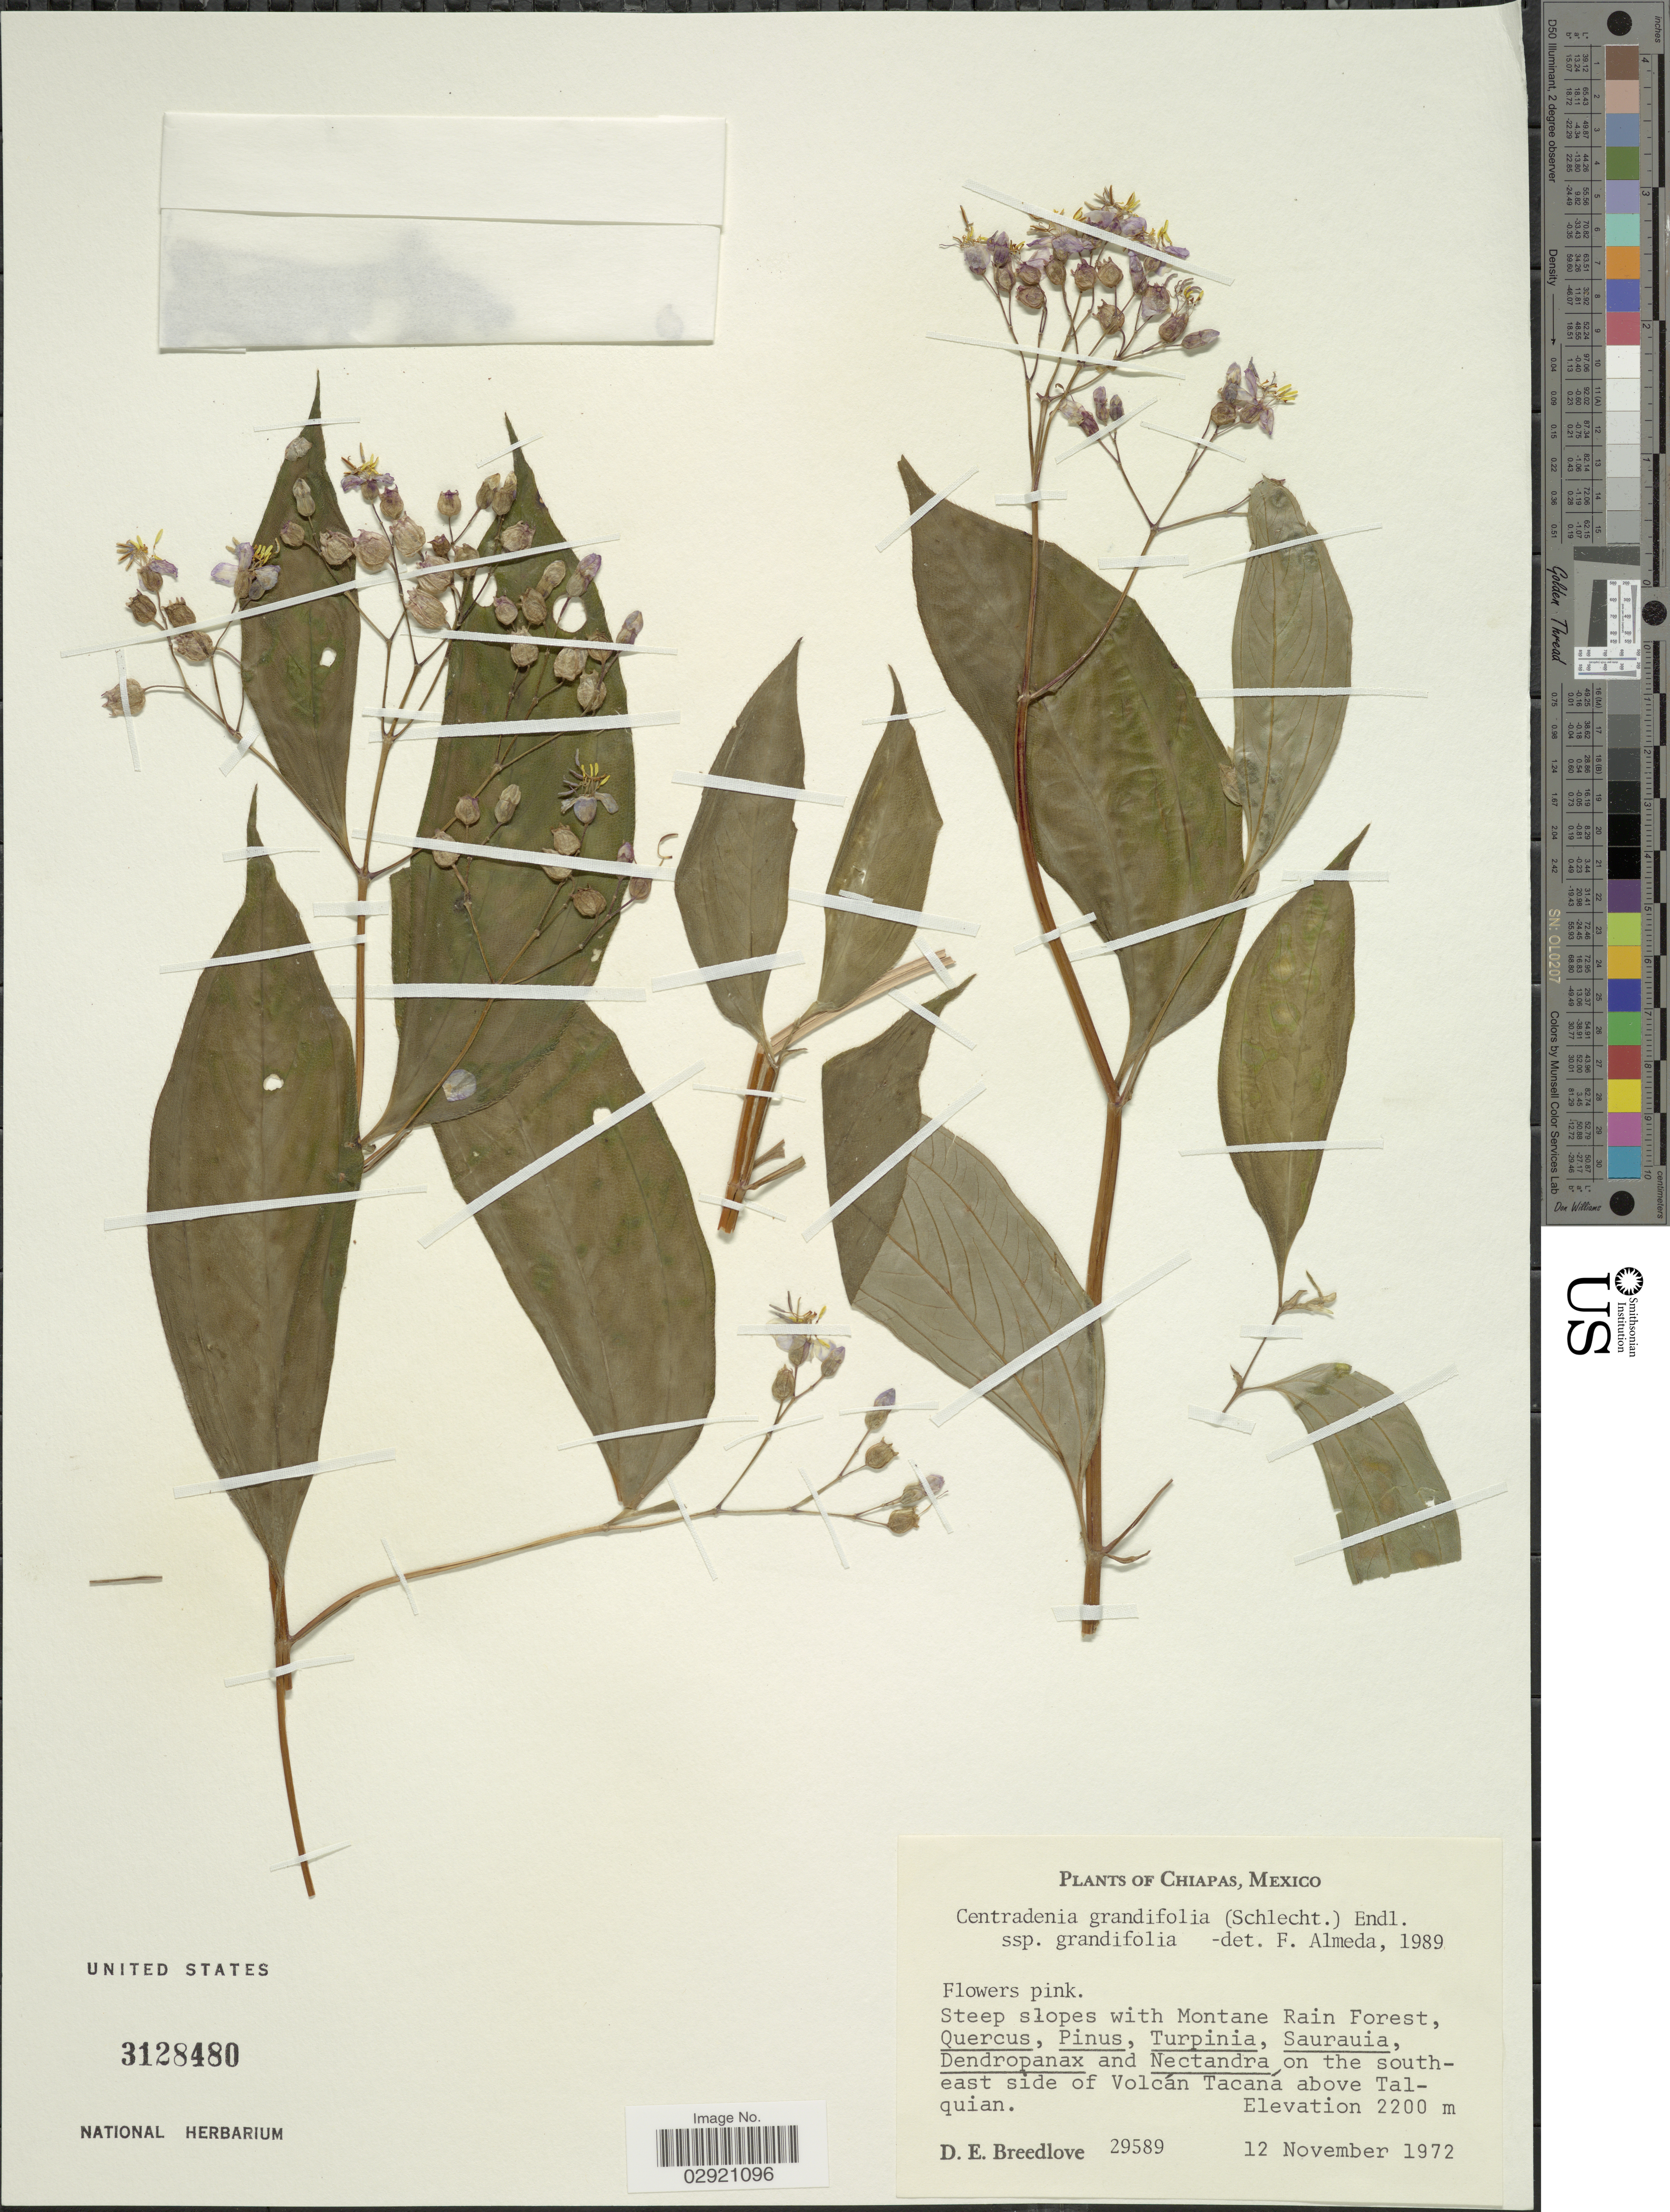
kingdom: Plantae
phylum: Tracheophyta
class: Magnoliopsida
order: Myrtales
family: Melastomataceae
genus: Centradenia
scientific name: Centradenia grandifolia subsp. grandifolia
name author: (Schltdl.) Endl.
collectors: D. E. Breedlove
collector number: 29589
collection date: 1972-11-12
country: Mexico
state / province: Chiapas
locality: On the southeast side of Volcán Tacaná above Talquian.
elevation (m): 2200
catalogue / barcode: US 3128480